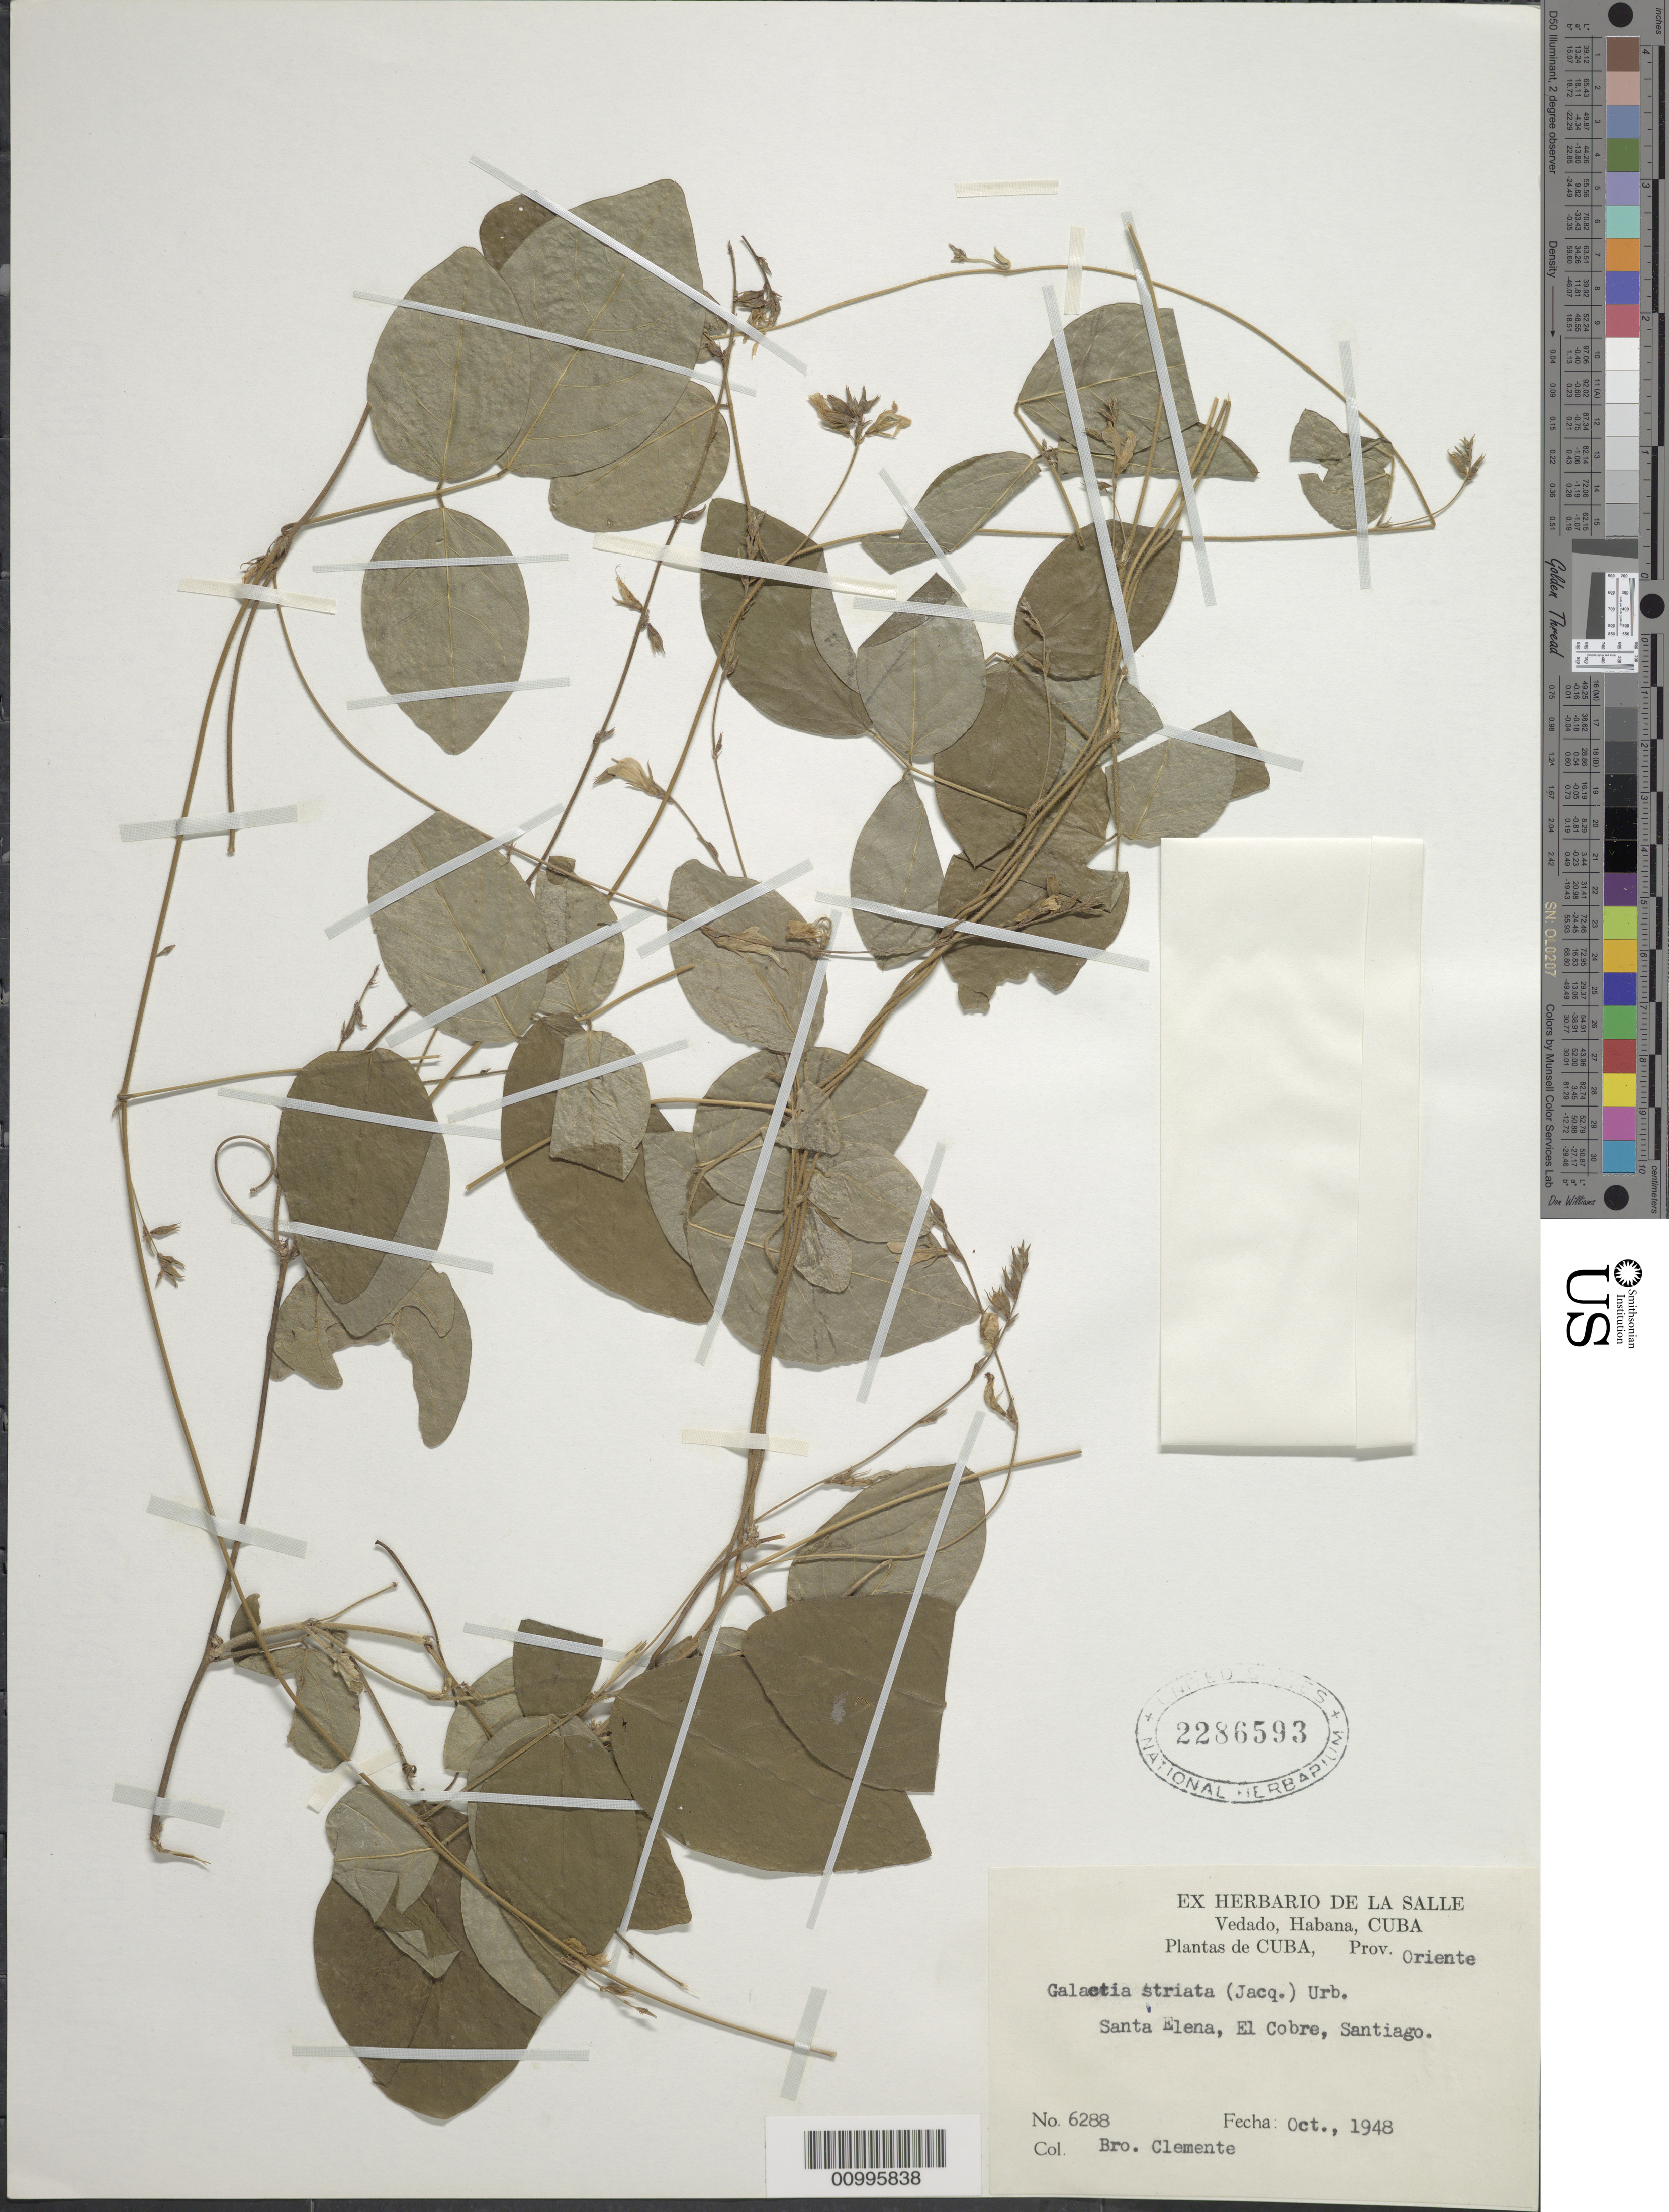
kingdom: Plantae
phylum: Tracheophyta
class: Magnoliopsida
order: Fabales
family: Fabaceae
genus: Galactia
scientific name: Galactia striata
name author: (Jacq.) Urb.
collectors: Bro. Clemente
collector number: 6288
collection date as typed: Oct 1948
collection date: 1948-10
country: Cuba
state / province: Santiago de Cuba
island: Cuba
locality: Santa Elena, El Cobre, Santiago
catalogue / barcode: US 2286593